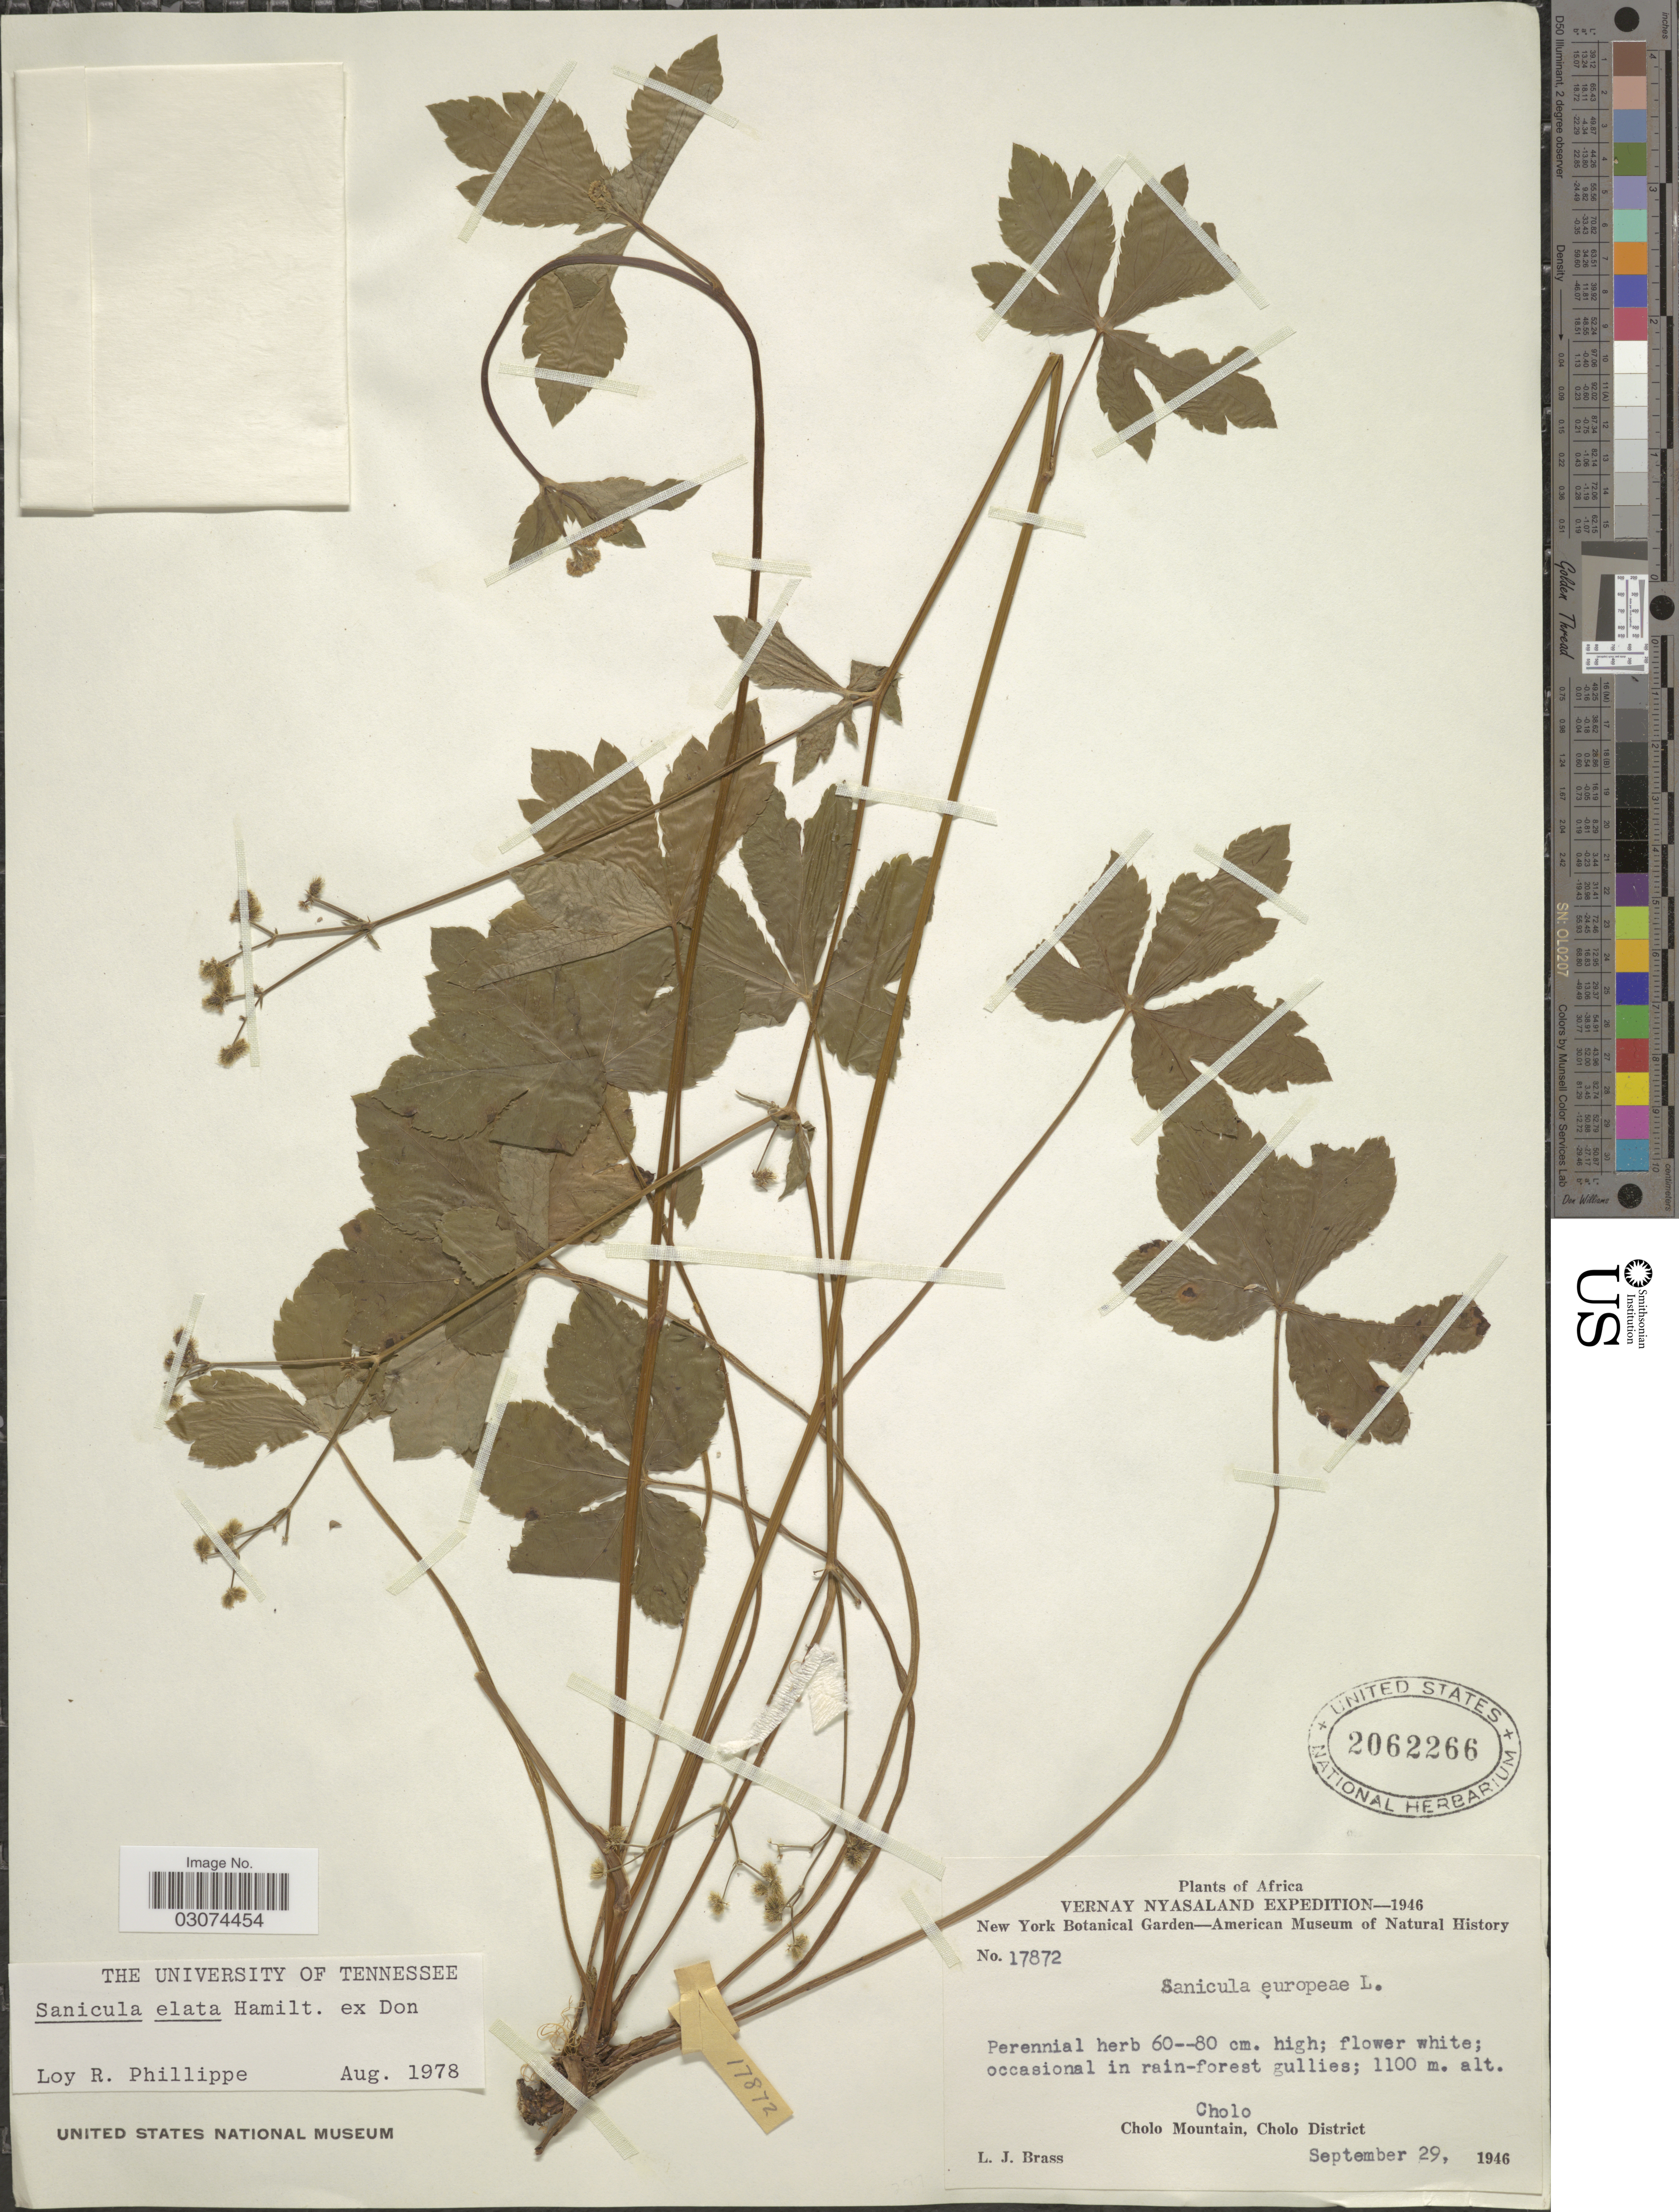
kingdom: Plantae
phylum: Tracheophyta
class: Magnoliopsida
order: Apiales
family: Apiaceae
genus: Sanicula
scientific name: Sanicula elata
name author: Buch.-Ham. ex D. Don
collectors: L. J. Brass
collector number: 17872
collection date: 1946-09-29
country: Malawi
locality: Nyasaland. Cholo, Cholo Mountain, Cholo District.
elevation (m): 1100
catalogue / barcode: US 2062266